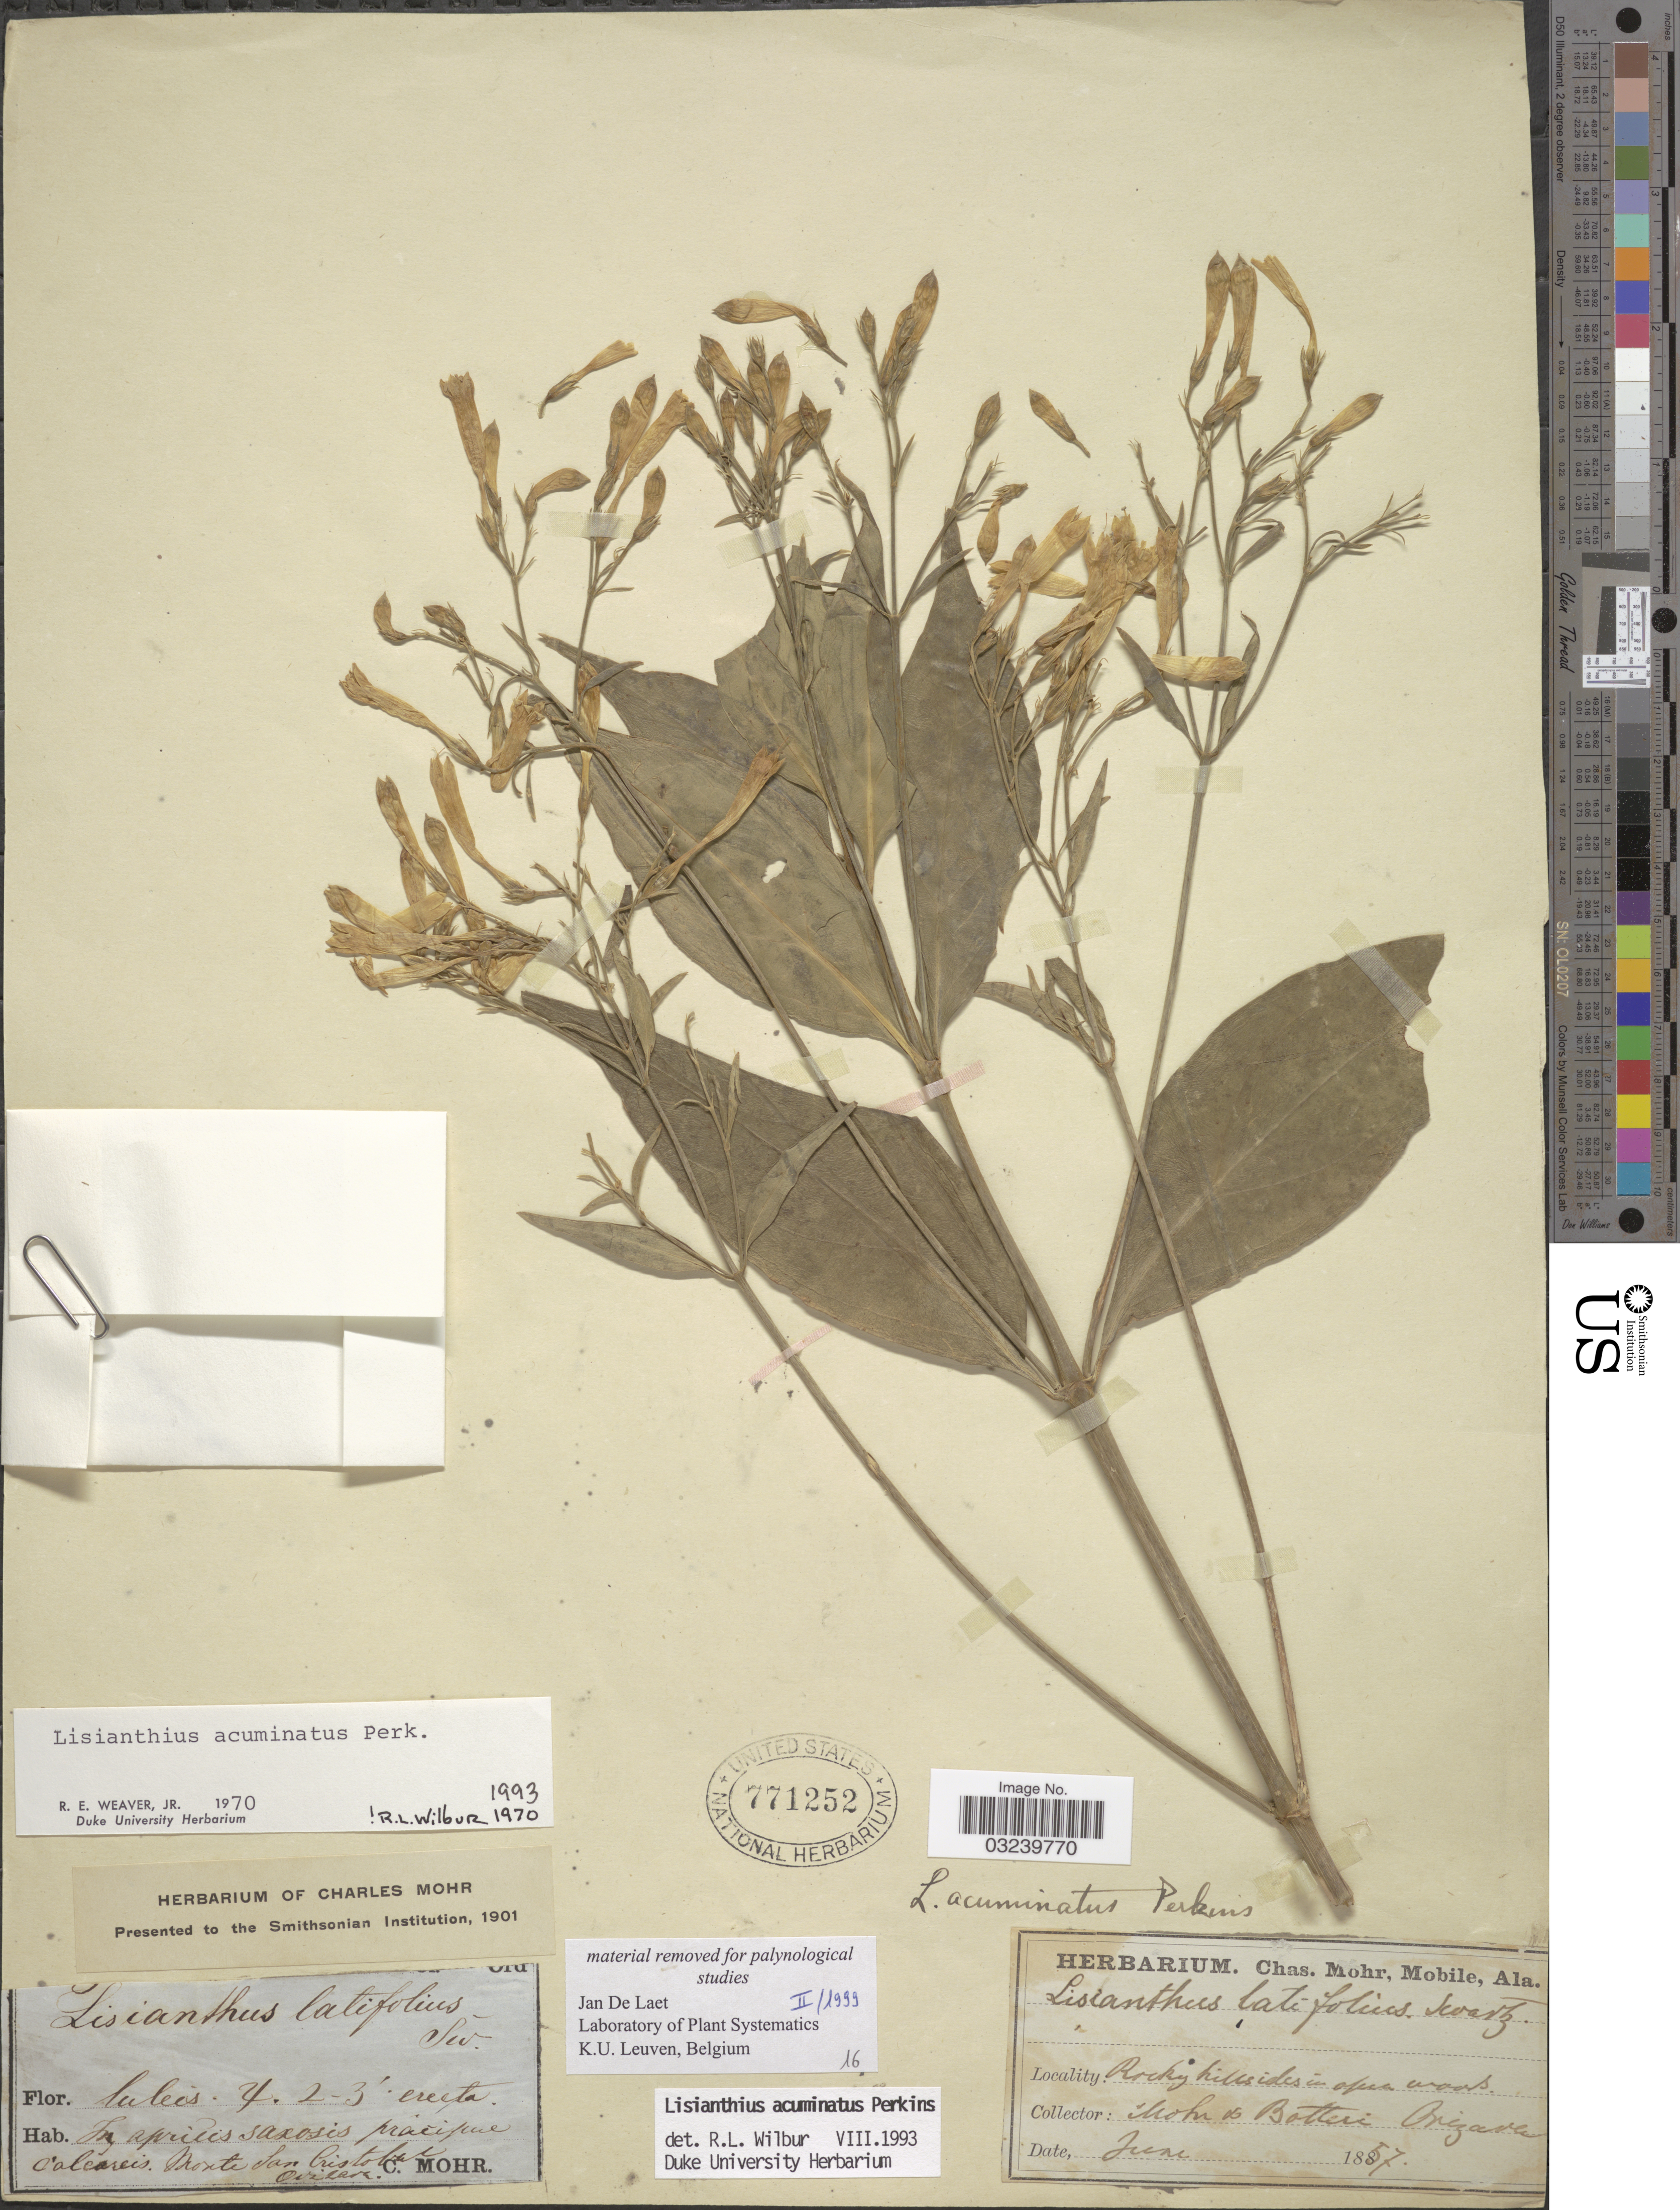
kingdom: Plantae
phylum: Tracheophyta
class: Magnoliopsida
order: Gentianales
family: Gentianaceae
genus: Lisianthius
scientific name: Lisianthius acuminatus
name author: Perkins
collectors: Mohr, C. T. (herbarium) & -. Botteri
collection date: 1857-06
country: Mexico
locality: Monte San Cristobal, Orizaba.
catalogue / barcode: US 771252